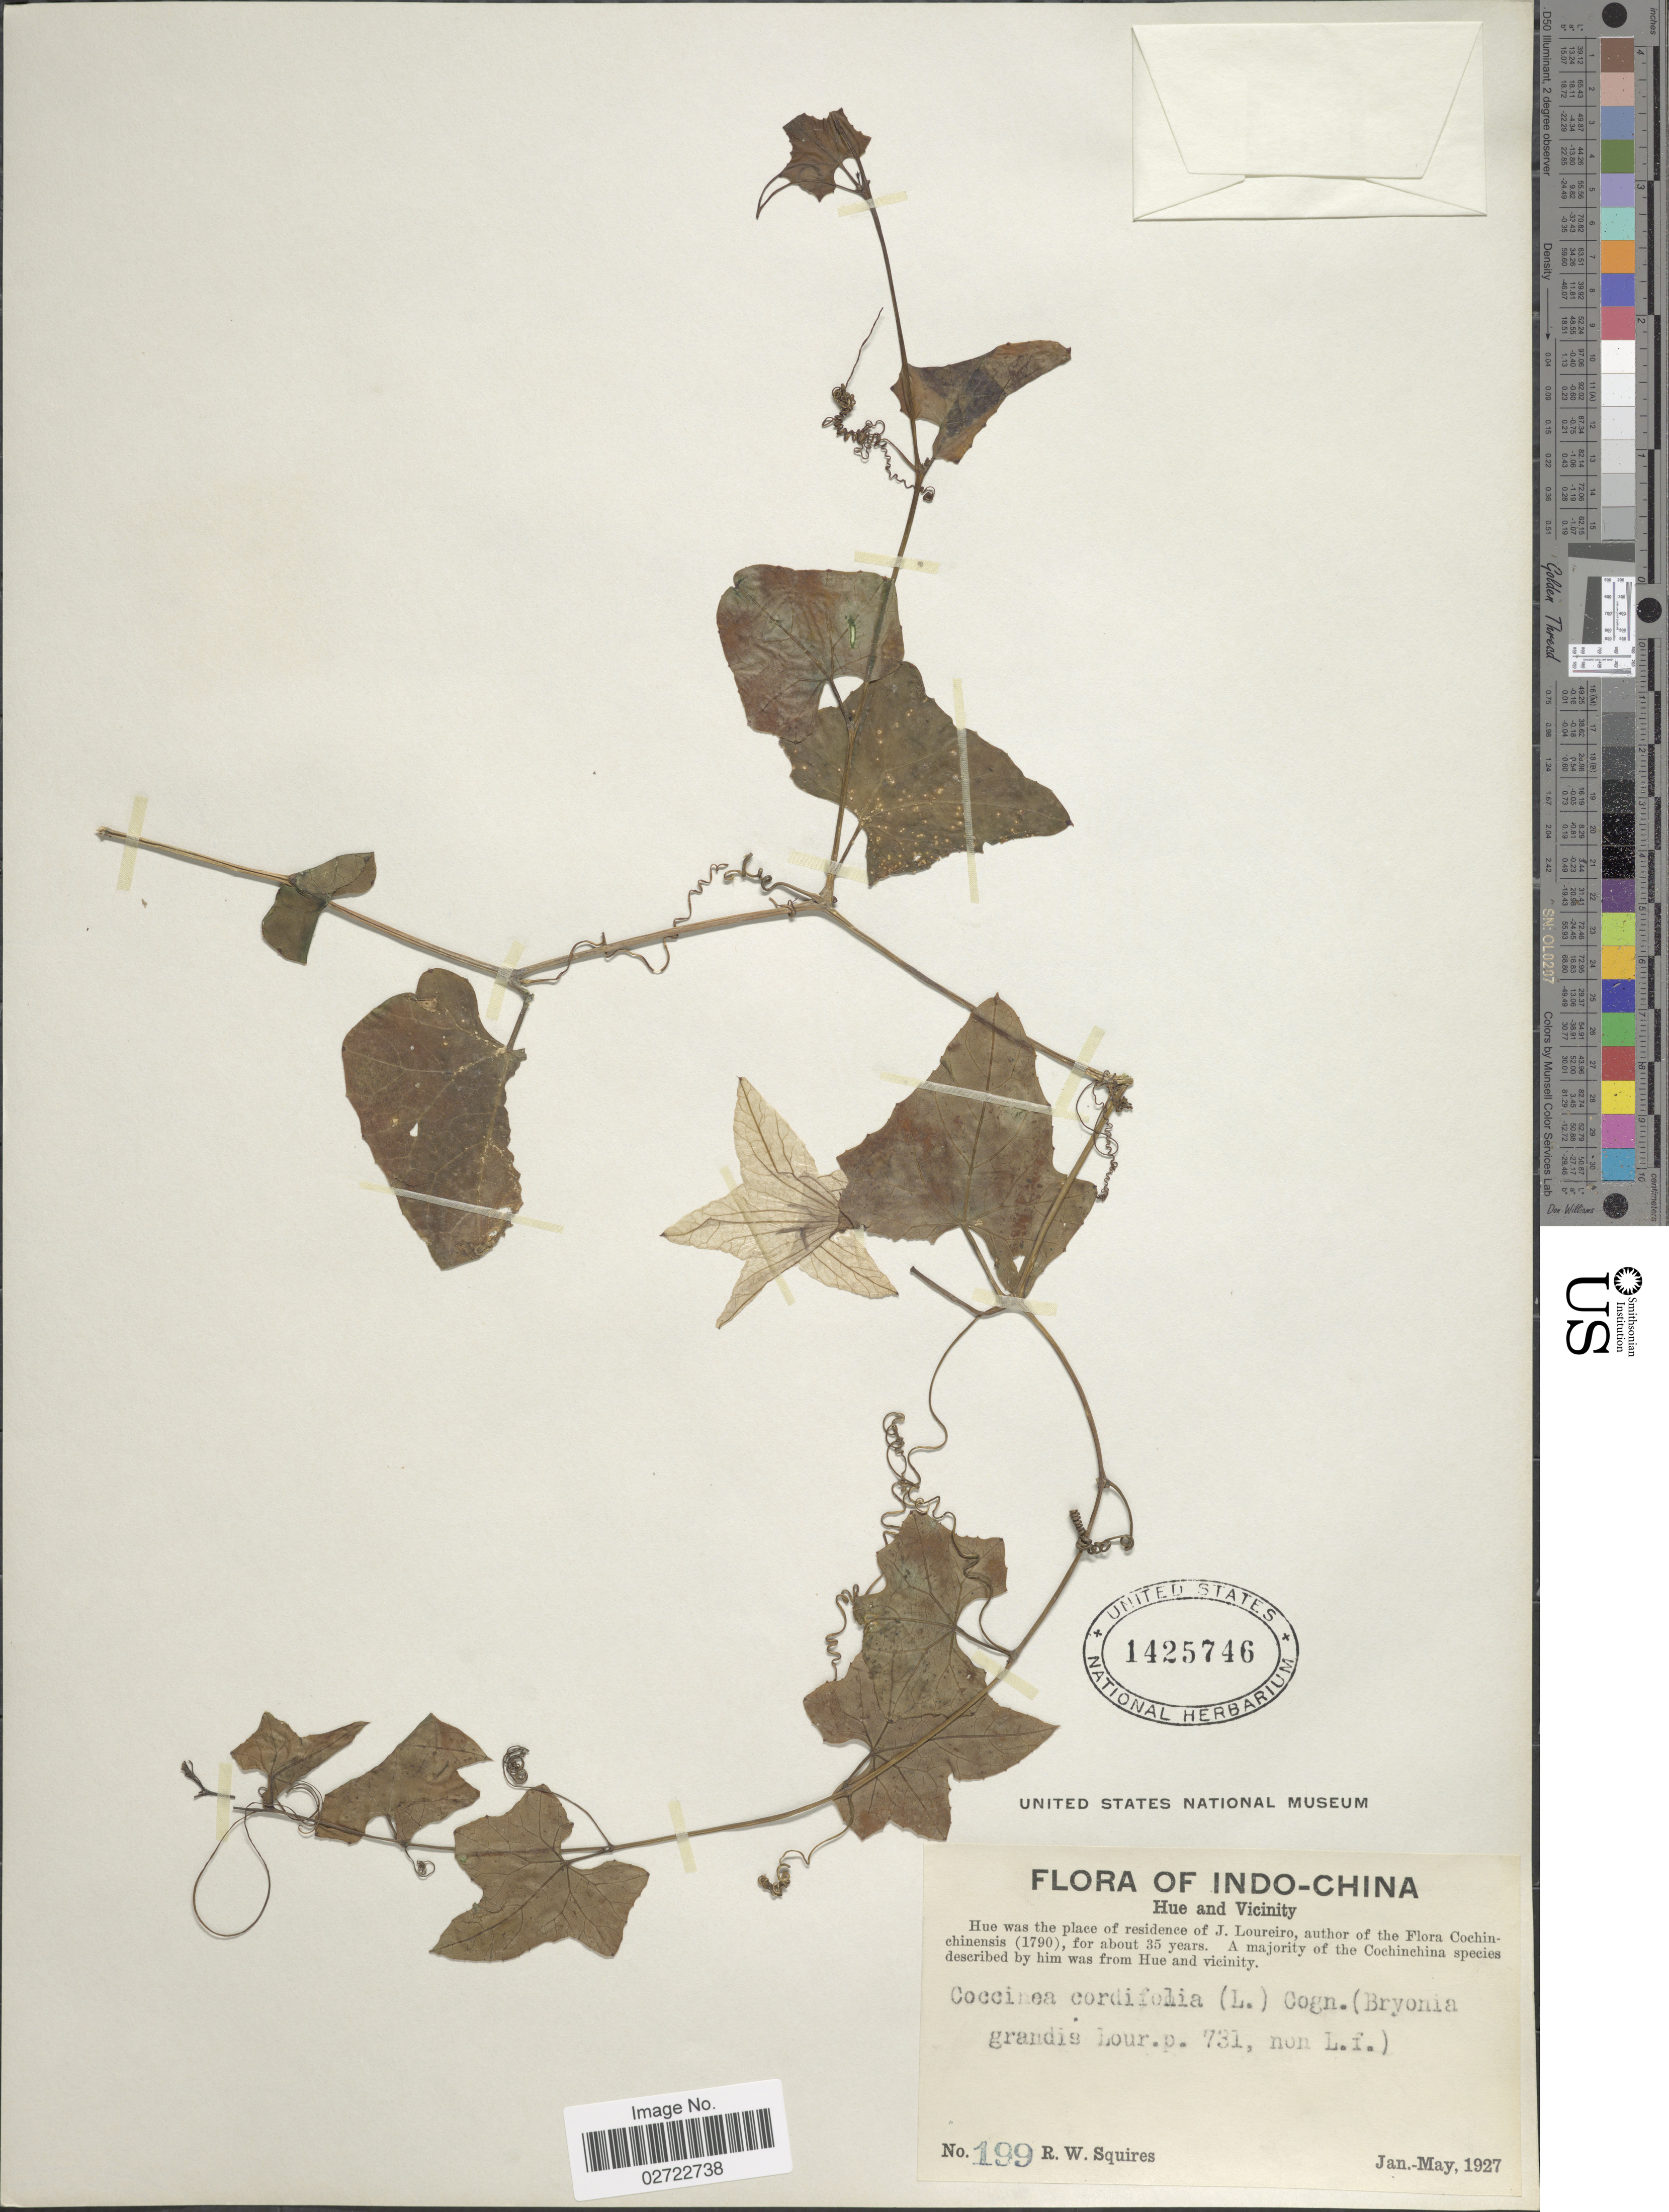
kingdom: Plantae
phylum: Tracheophyta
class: Magnoliopsida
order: Cucurbitales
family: Cucurbitaceae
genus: Coccinia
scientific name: Coccinia grandis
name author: (L.) Voigt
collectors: R. Squires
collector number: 199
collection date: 1927-01/1927-05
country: Vietnam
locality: Indo-China, Hue and vicinity.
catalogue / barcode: US 1425746